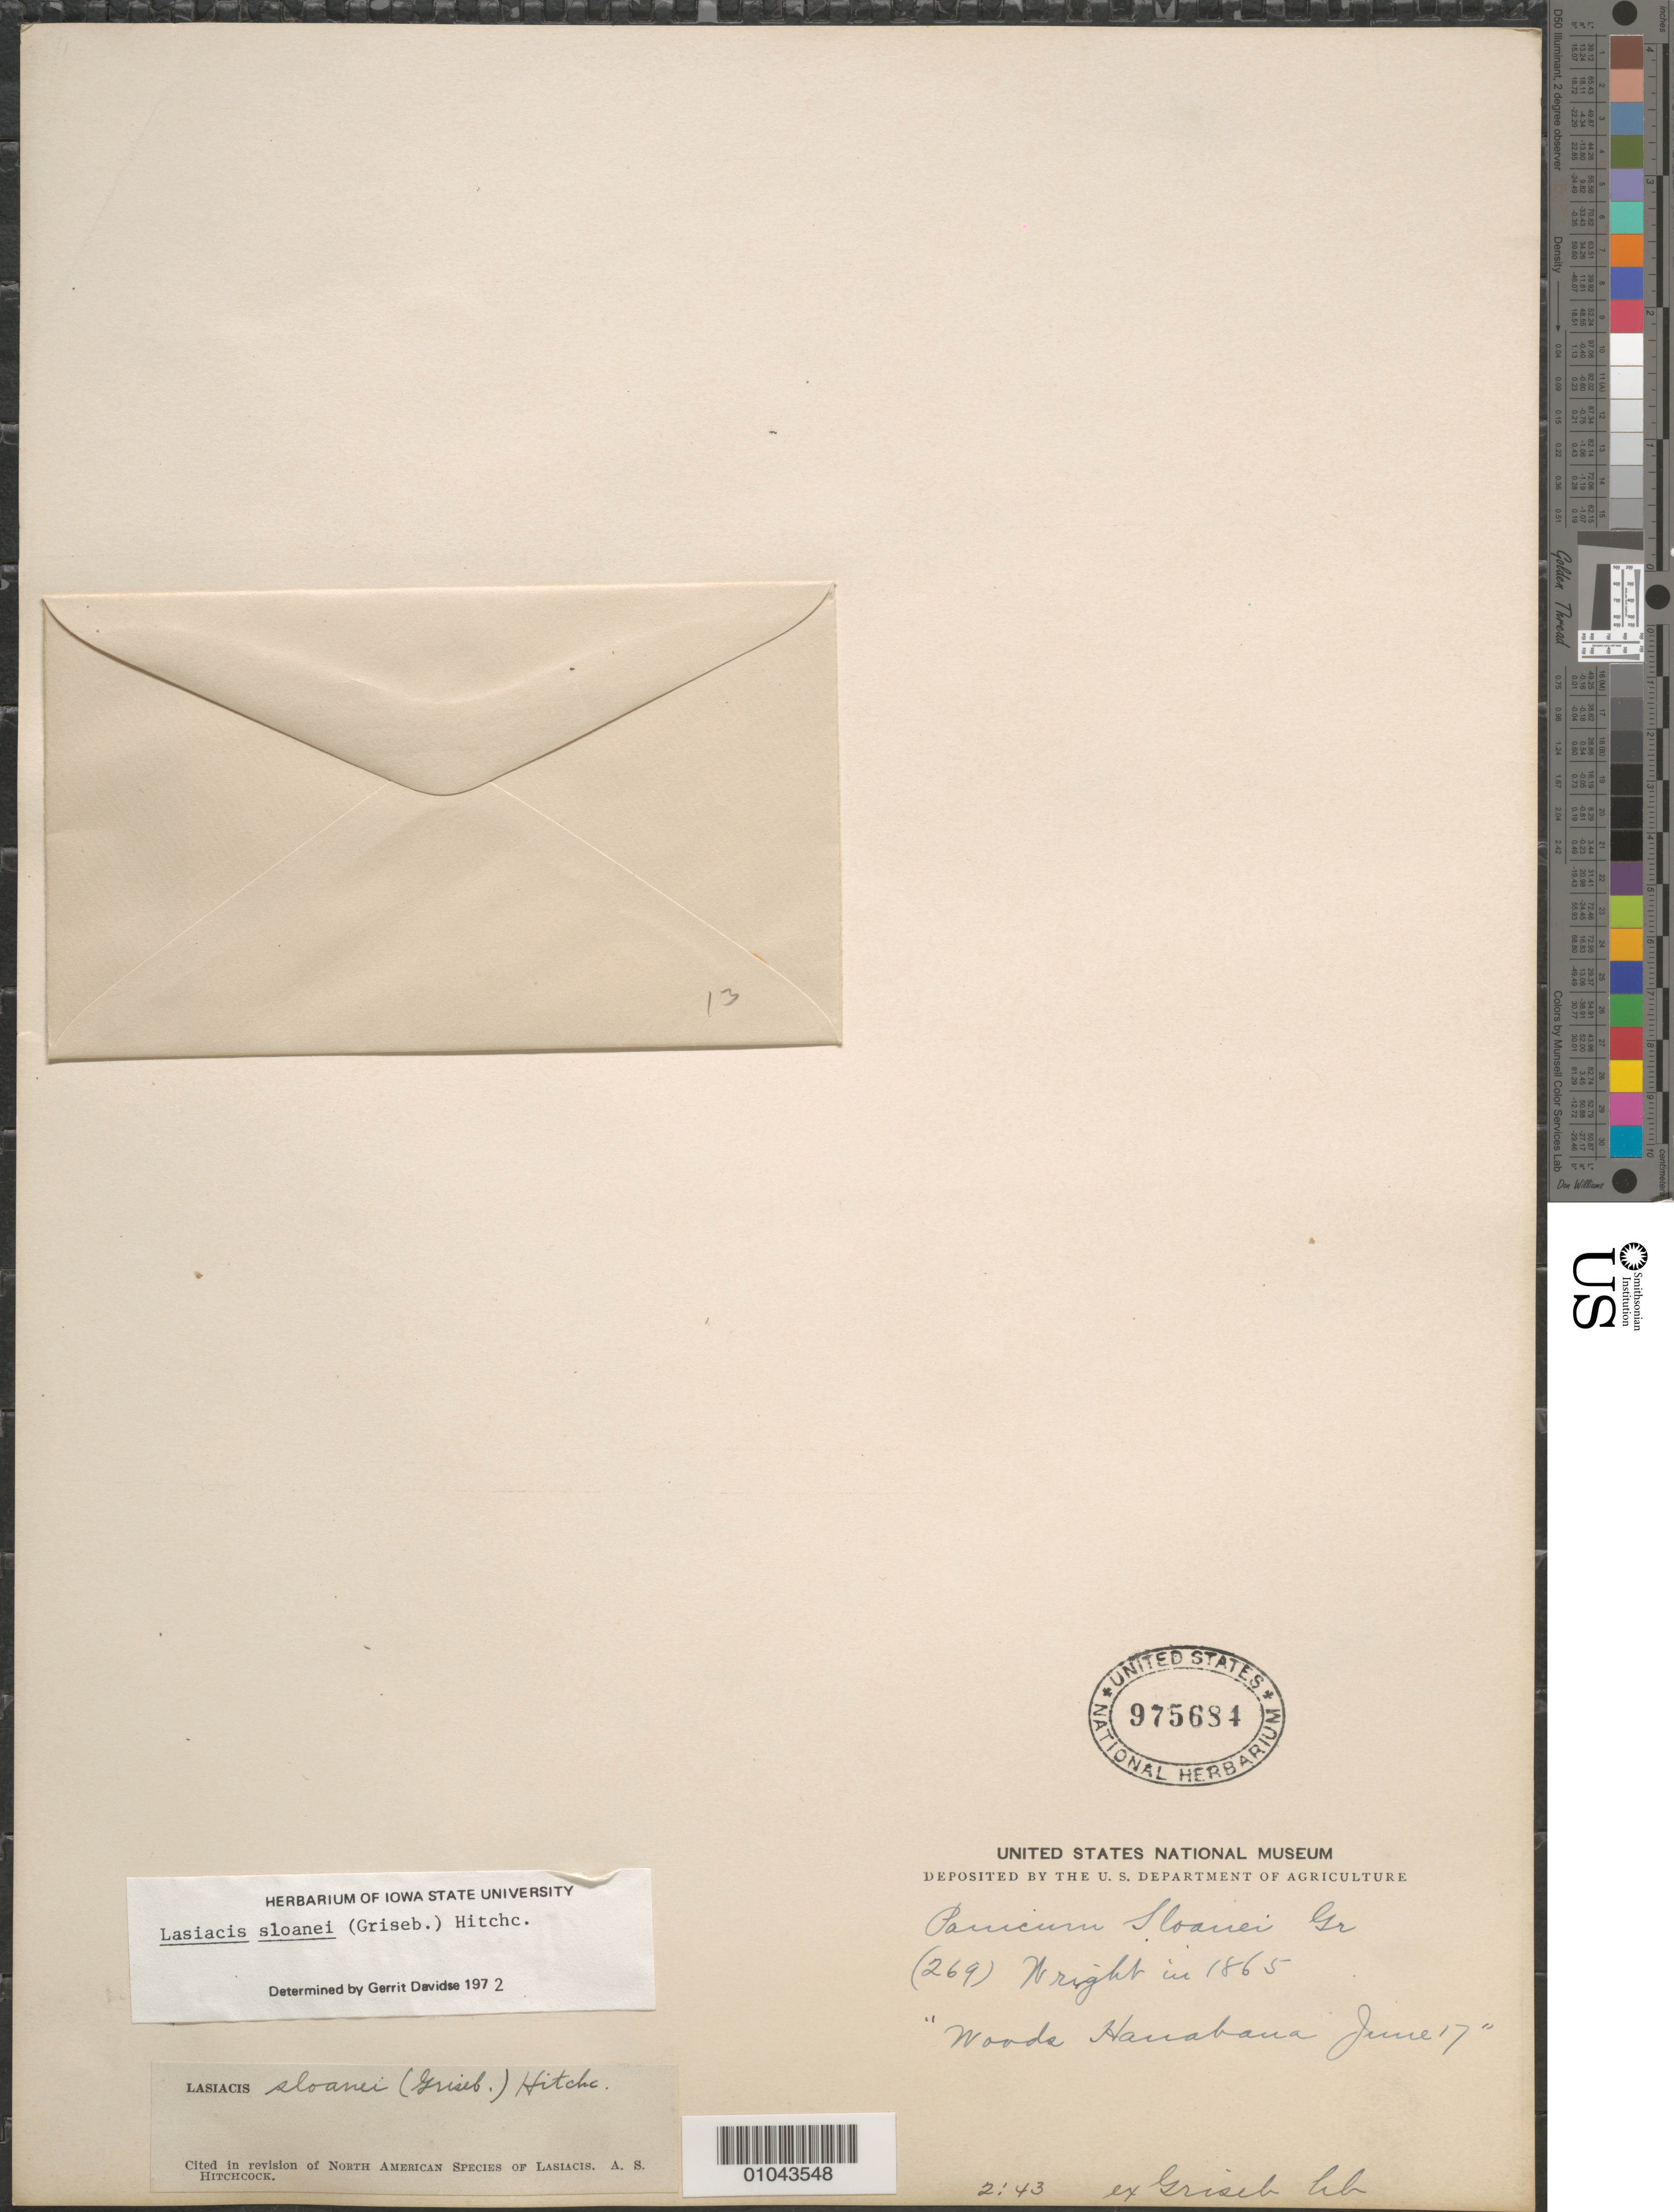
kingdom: Plantae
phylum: Tracheophyta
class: Liliopsida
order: Poales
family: Poaceae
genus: Lasiacis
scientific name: Lasiacis sloanei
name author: (Griseb.) Hitchc.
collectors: C. Wright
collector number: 269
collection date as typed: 17 Jun 1865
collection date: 1865-06-17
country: Cuba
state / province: La Habana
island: Cuba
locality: Woods Habana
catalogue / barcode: US 975684